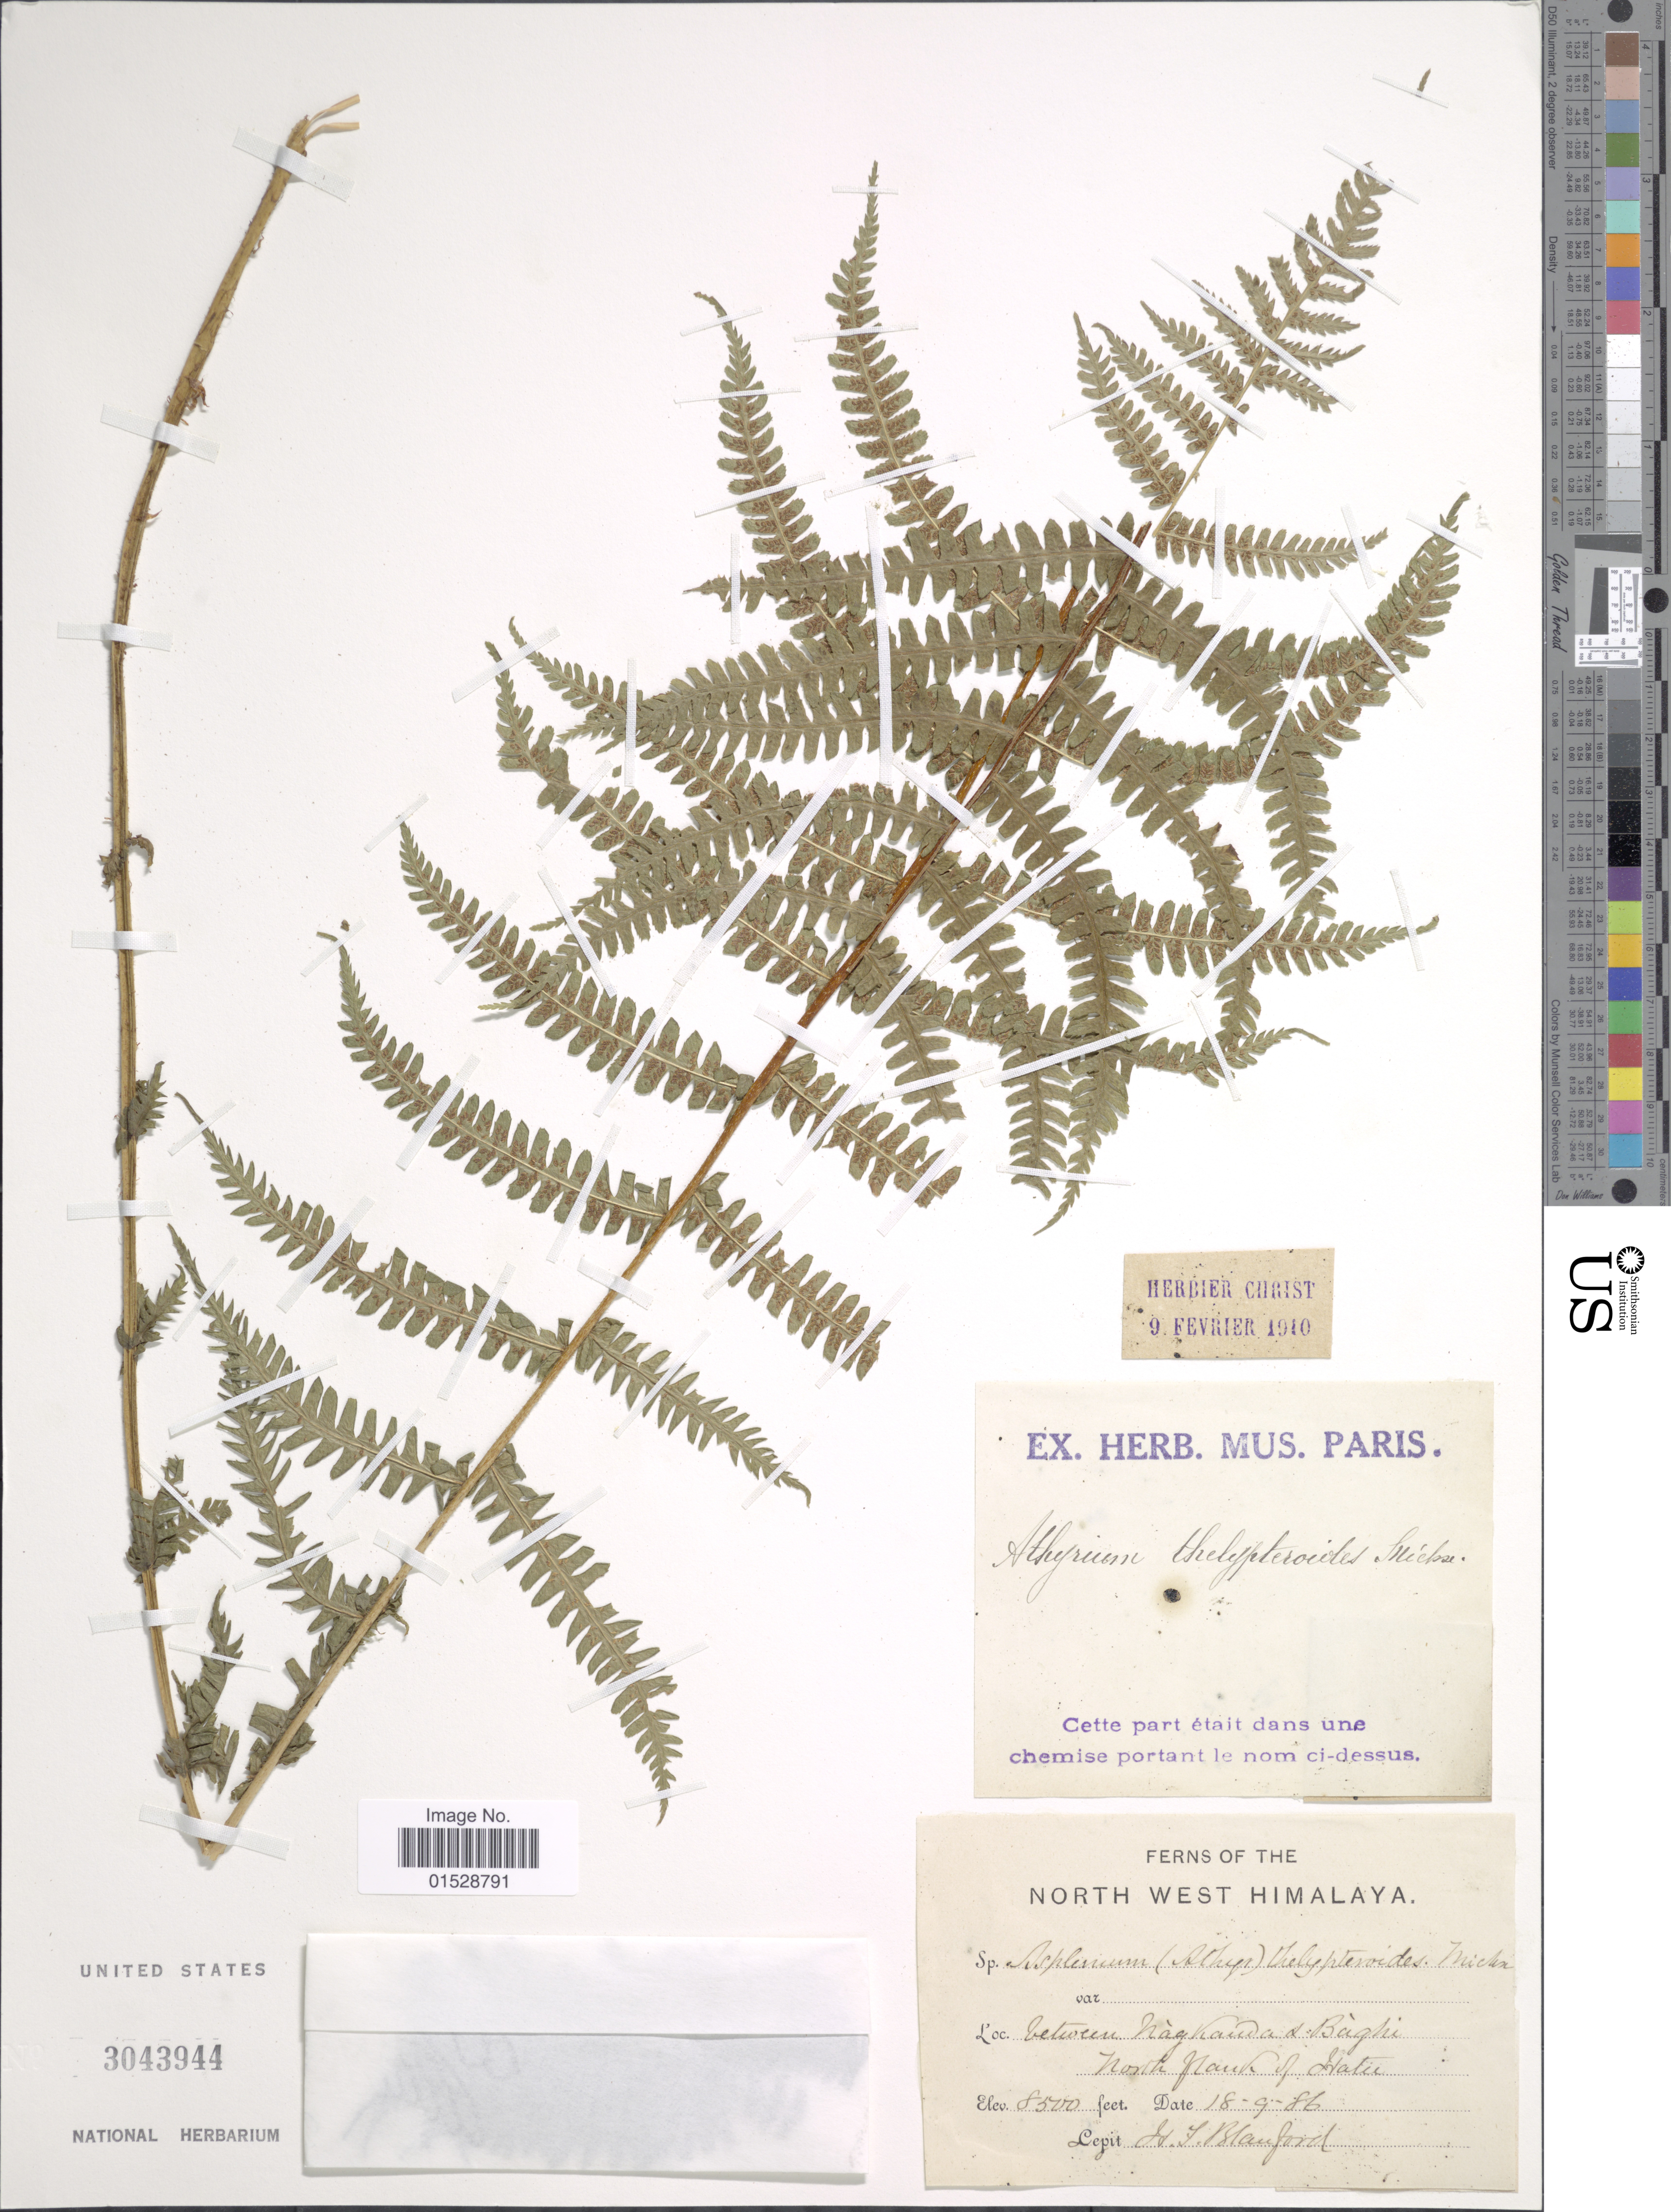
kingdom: Plantae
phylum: Tracheophyta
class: Polypodiopsida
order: Polypodiales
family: Athyriaceae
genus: Deparia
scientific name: Deparia acrostichoides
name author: (Sw.) M. Kato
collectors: H. Blanford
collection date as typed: Transcribed d/m/y: 18/9/86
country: India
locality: North West Himalaya, between Nagkana & Baghi, North Bank of Hatu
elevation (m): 2591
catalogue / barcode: US 3043944